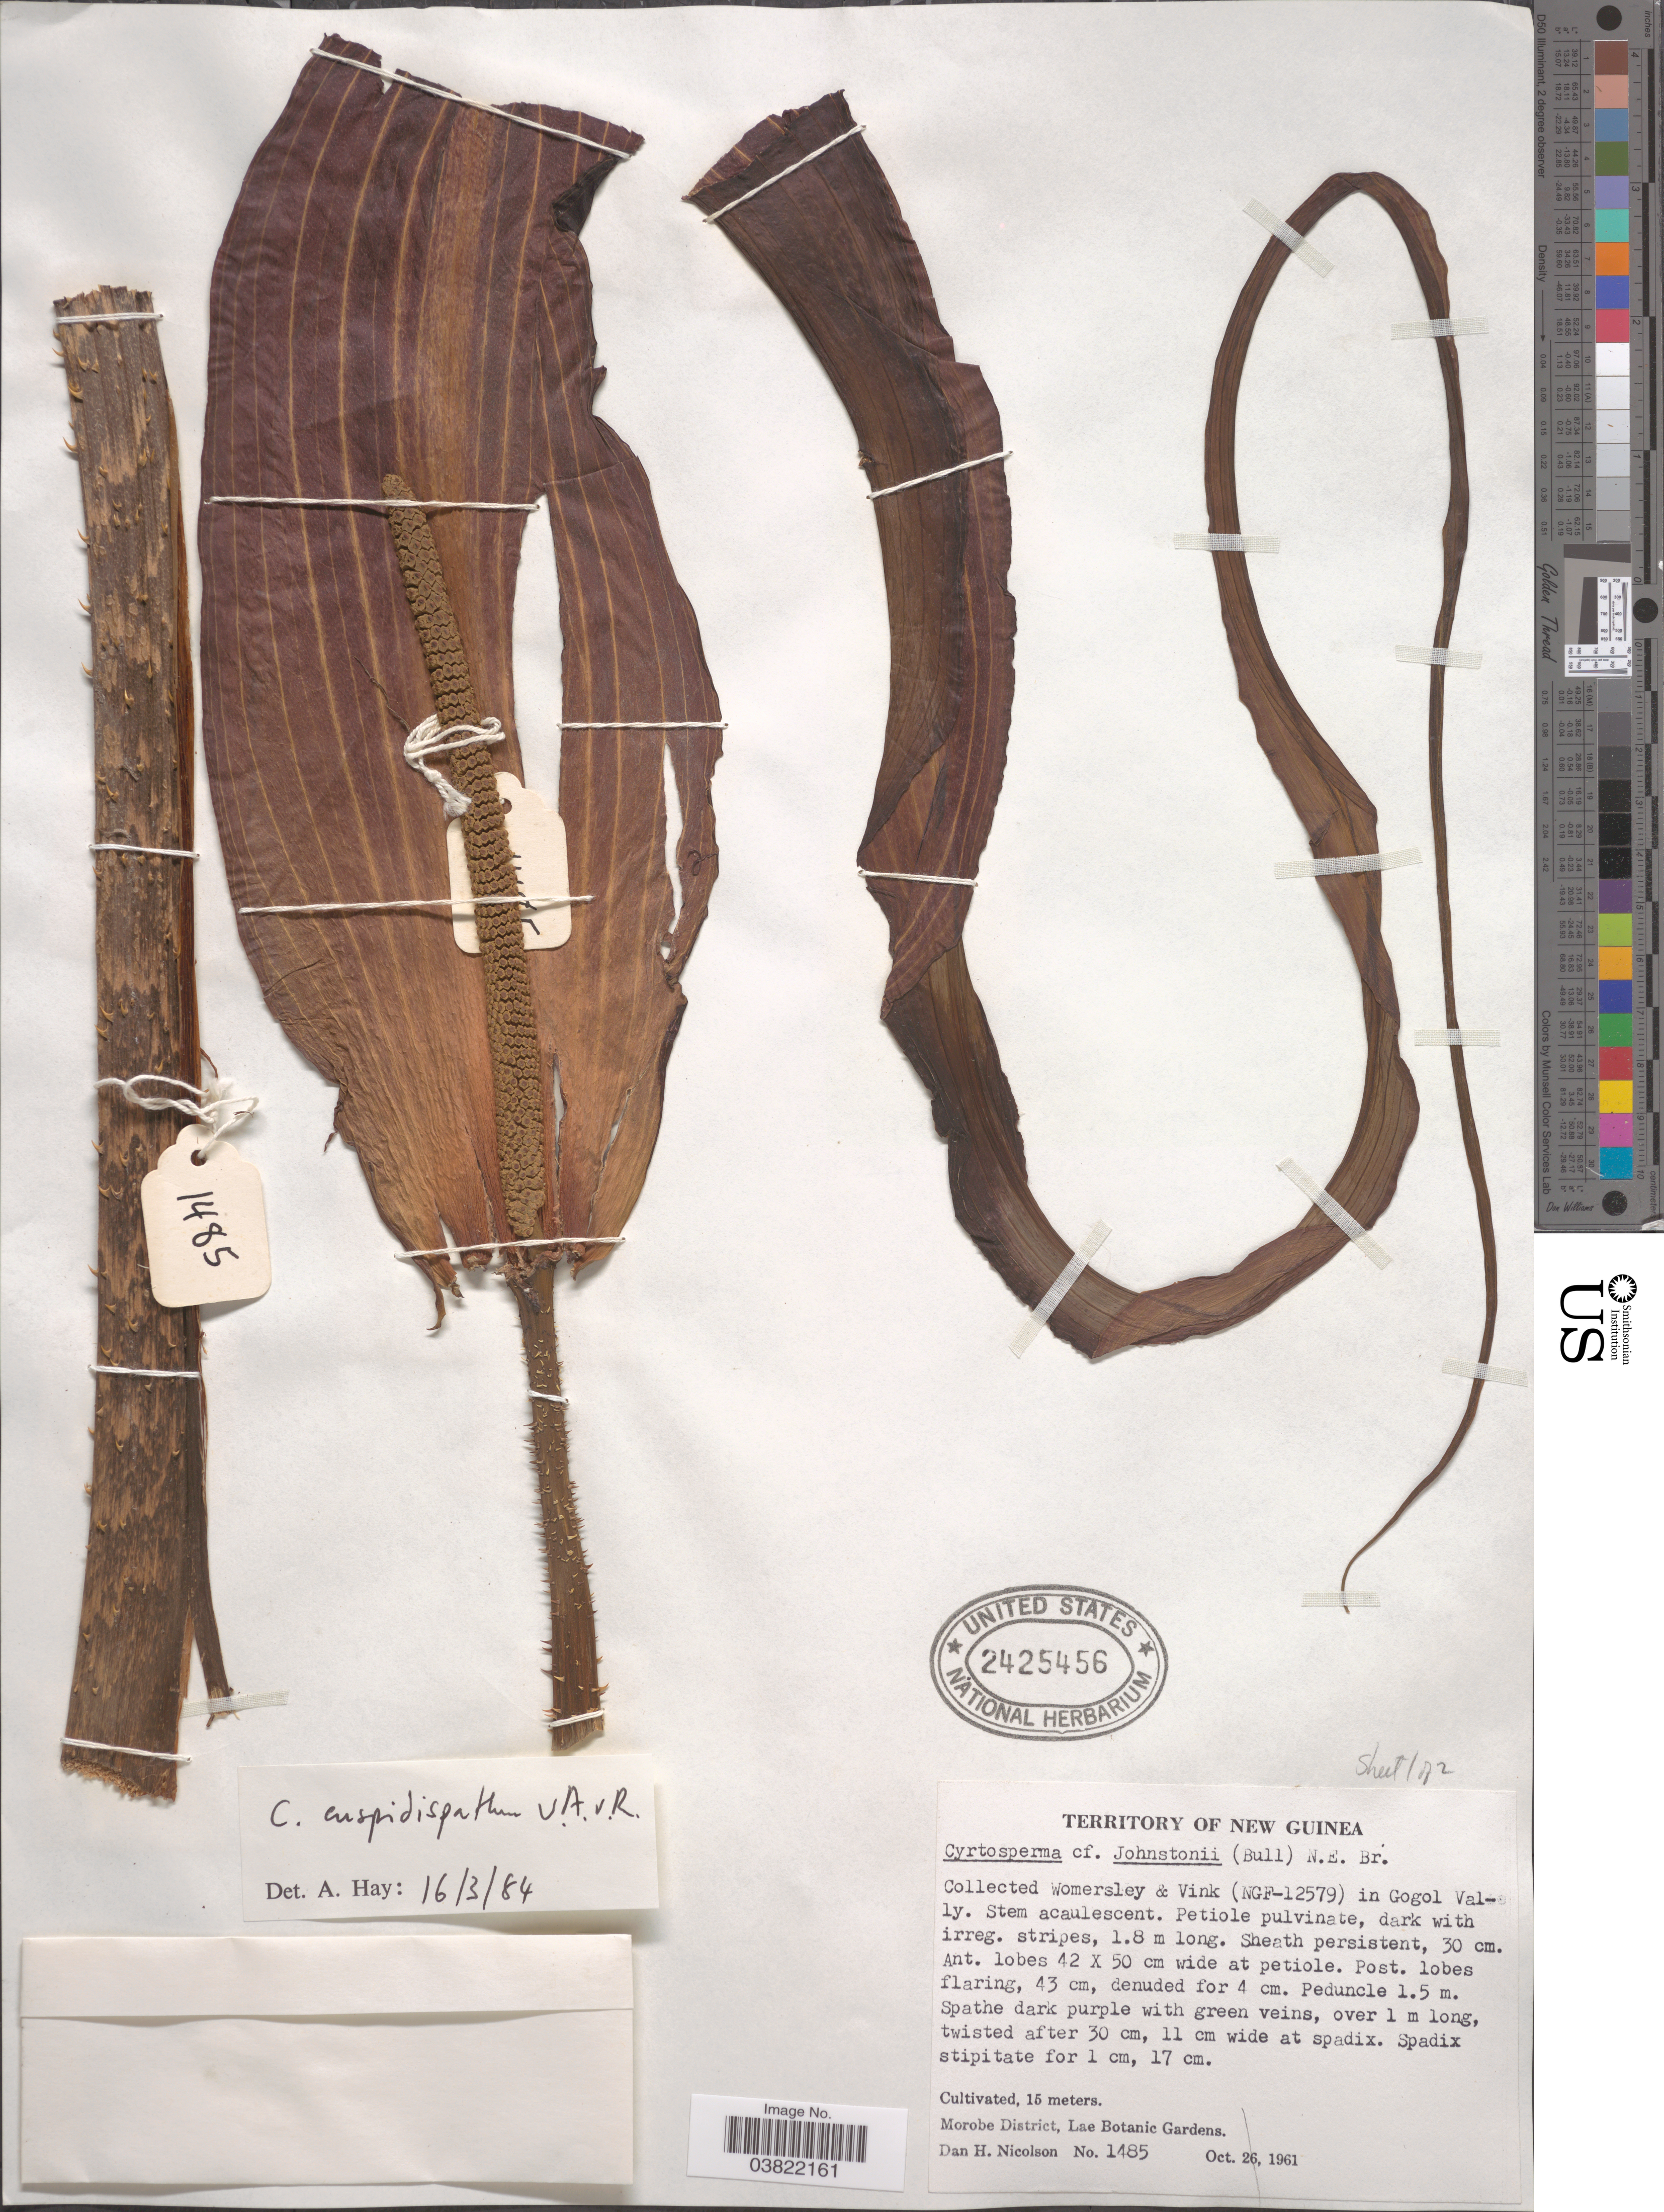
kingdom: Plantae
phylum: Tracheophyta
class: Liliopsida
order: Alismatales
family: Araceae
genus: Cyrtosperma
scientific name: Cyrtosperma cuspidispathum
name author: Alderw.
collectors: D. H. Nicolson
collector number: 1485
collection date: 1961-10-26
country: Papua New Guinea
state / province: Morobe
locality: Territory of New Guinea. Morobe District, Lae Botanic Gardens.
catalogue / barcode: US 2425456